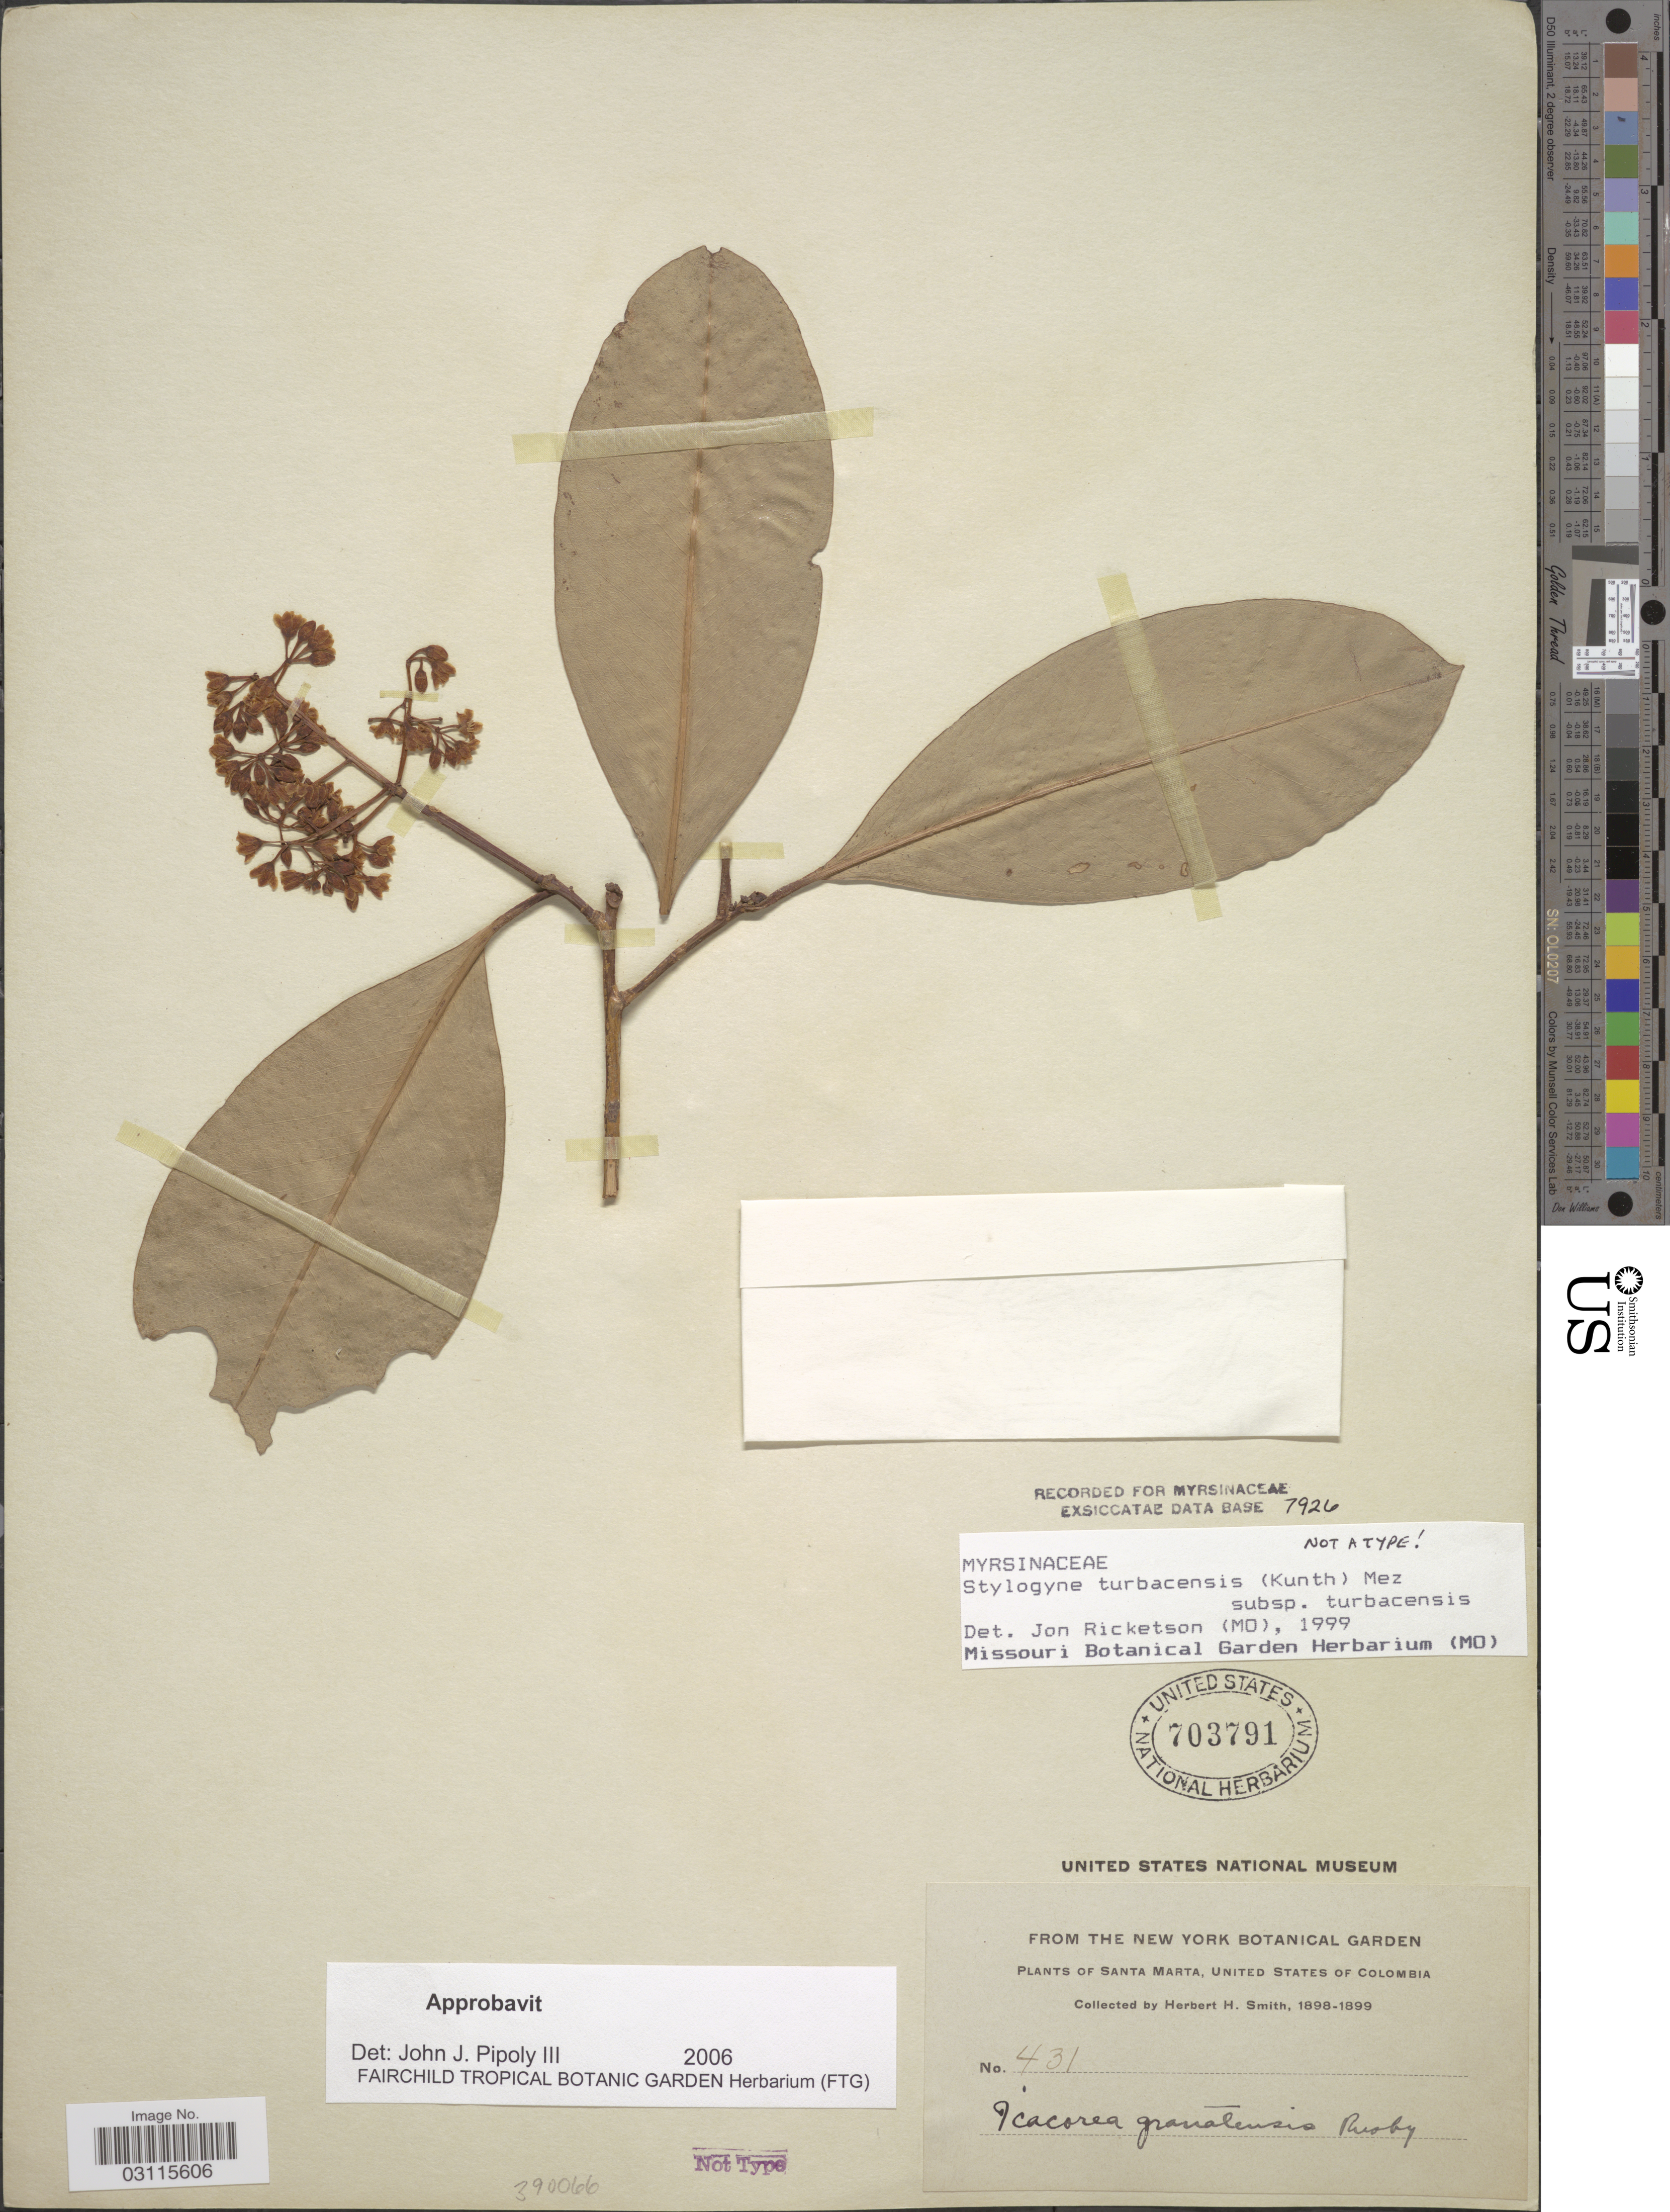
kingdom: Plantae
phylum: Tracheophyta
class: Magnoliopsida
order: Ericales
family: Primulaceae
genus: Stylogyne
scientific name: Stylogyne turbacensis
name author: (Kunth) Mez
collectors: Herbert H. Smith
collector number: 431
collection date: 1898/1899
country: Colombia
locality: Santa Marta, United States of Colombia.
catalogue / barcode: US 703791